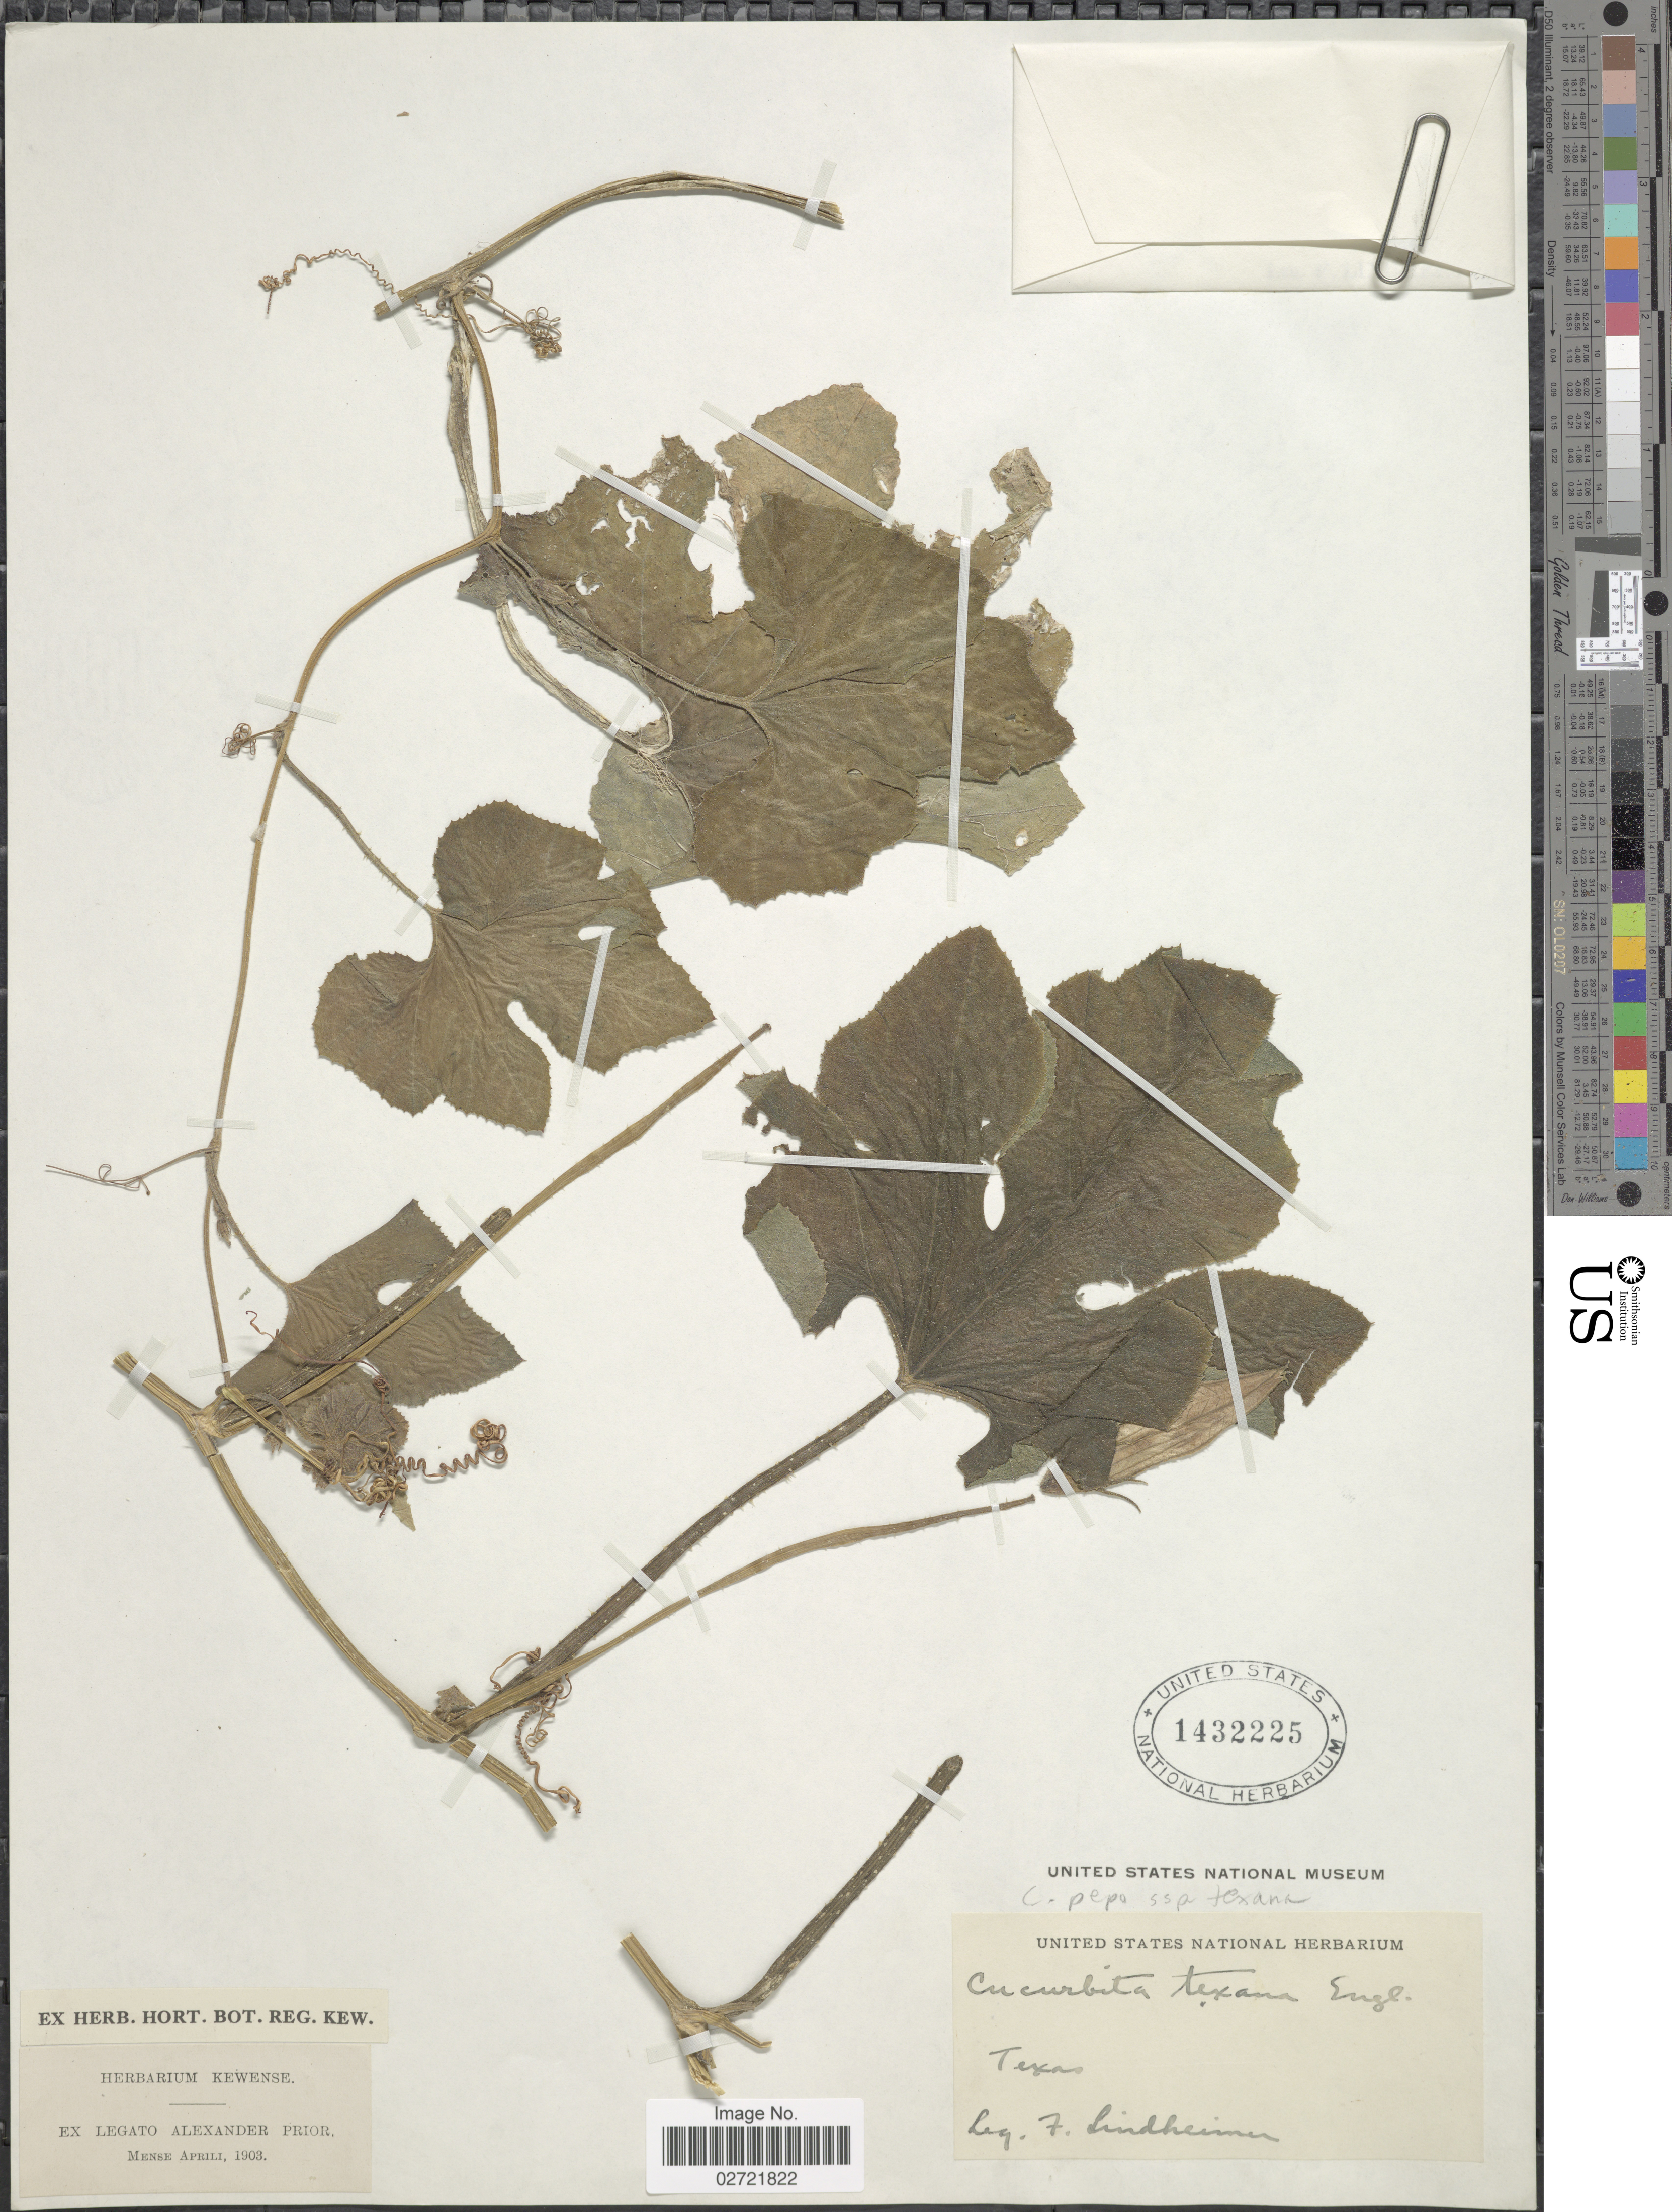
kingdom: Plantae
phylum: Tracheophyta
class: Magnoliopsida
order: Cucurbitales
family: Cucurbitaceae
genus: Cucurbita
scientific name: Cucurbita pepo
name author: L.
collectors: F. J. Lindheimer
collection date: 1903-04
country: United States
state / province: Texas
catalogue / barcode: US 1432225